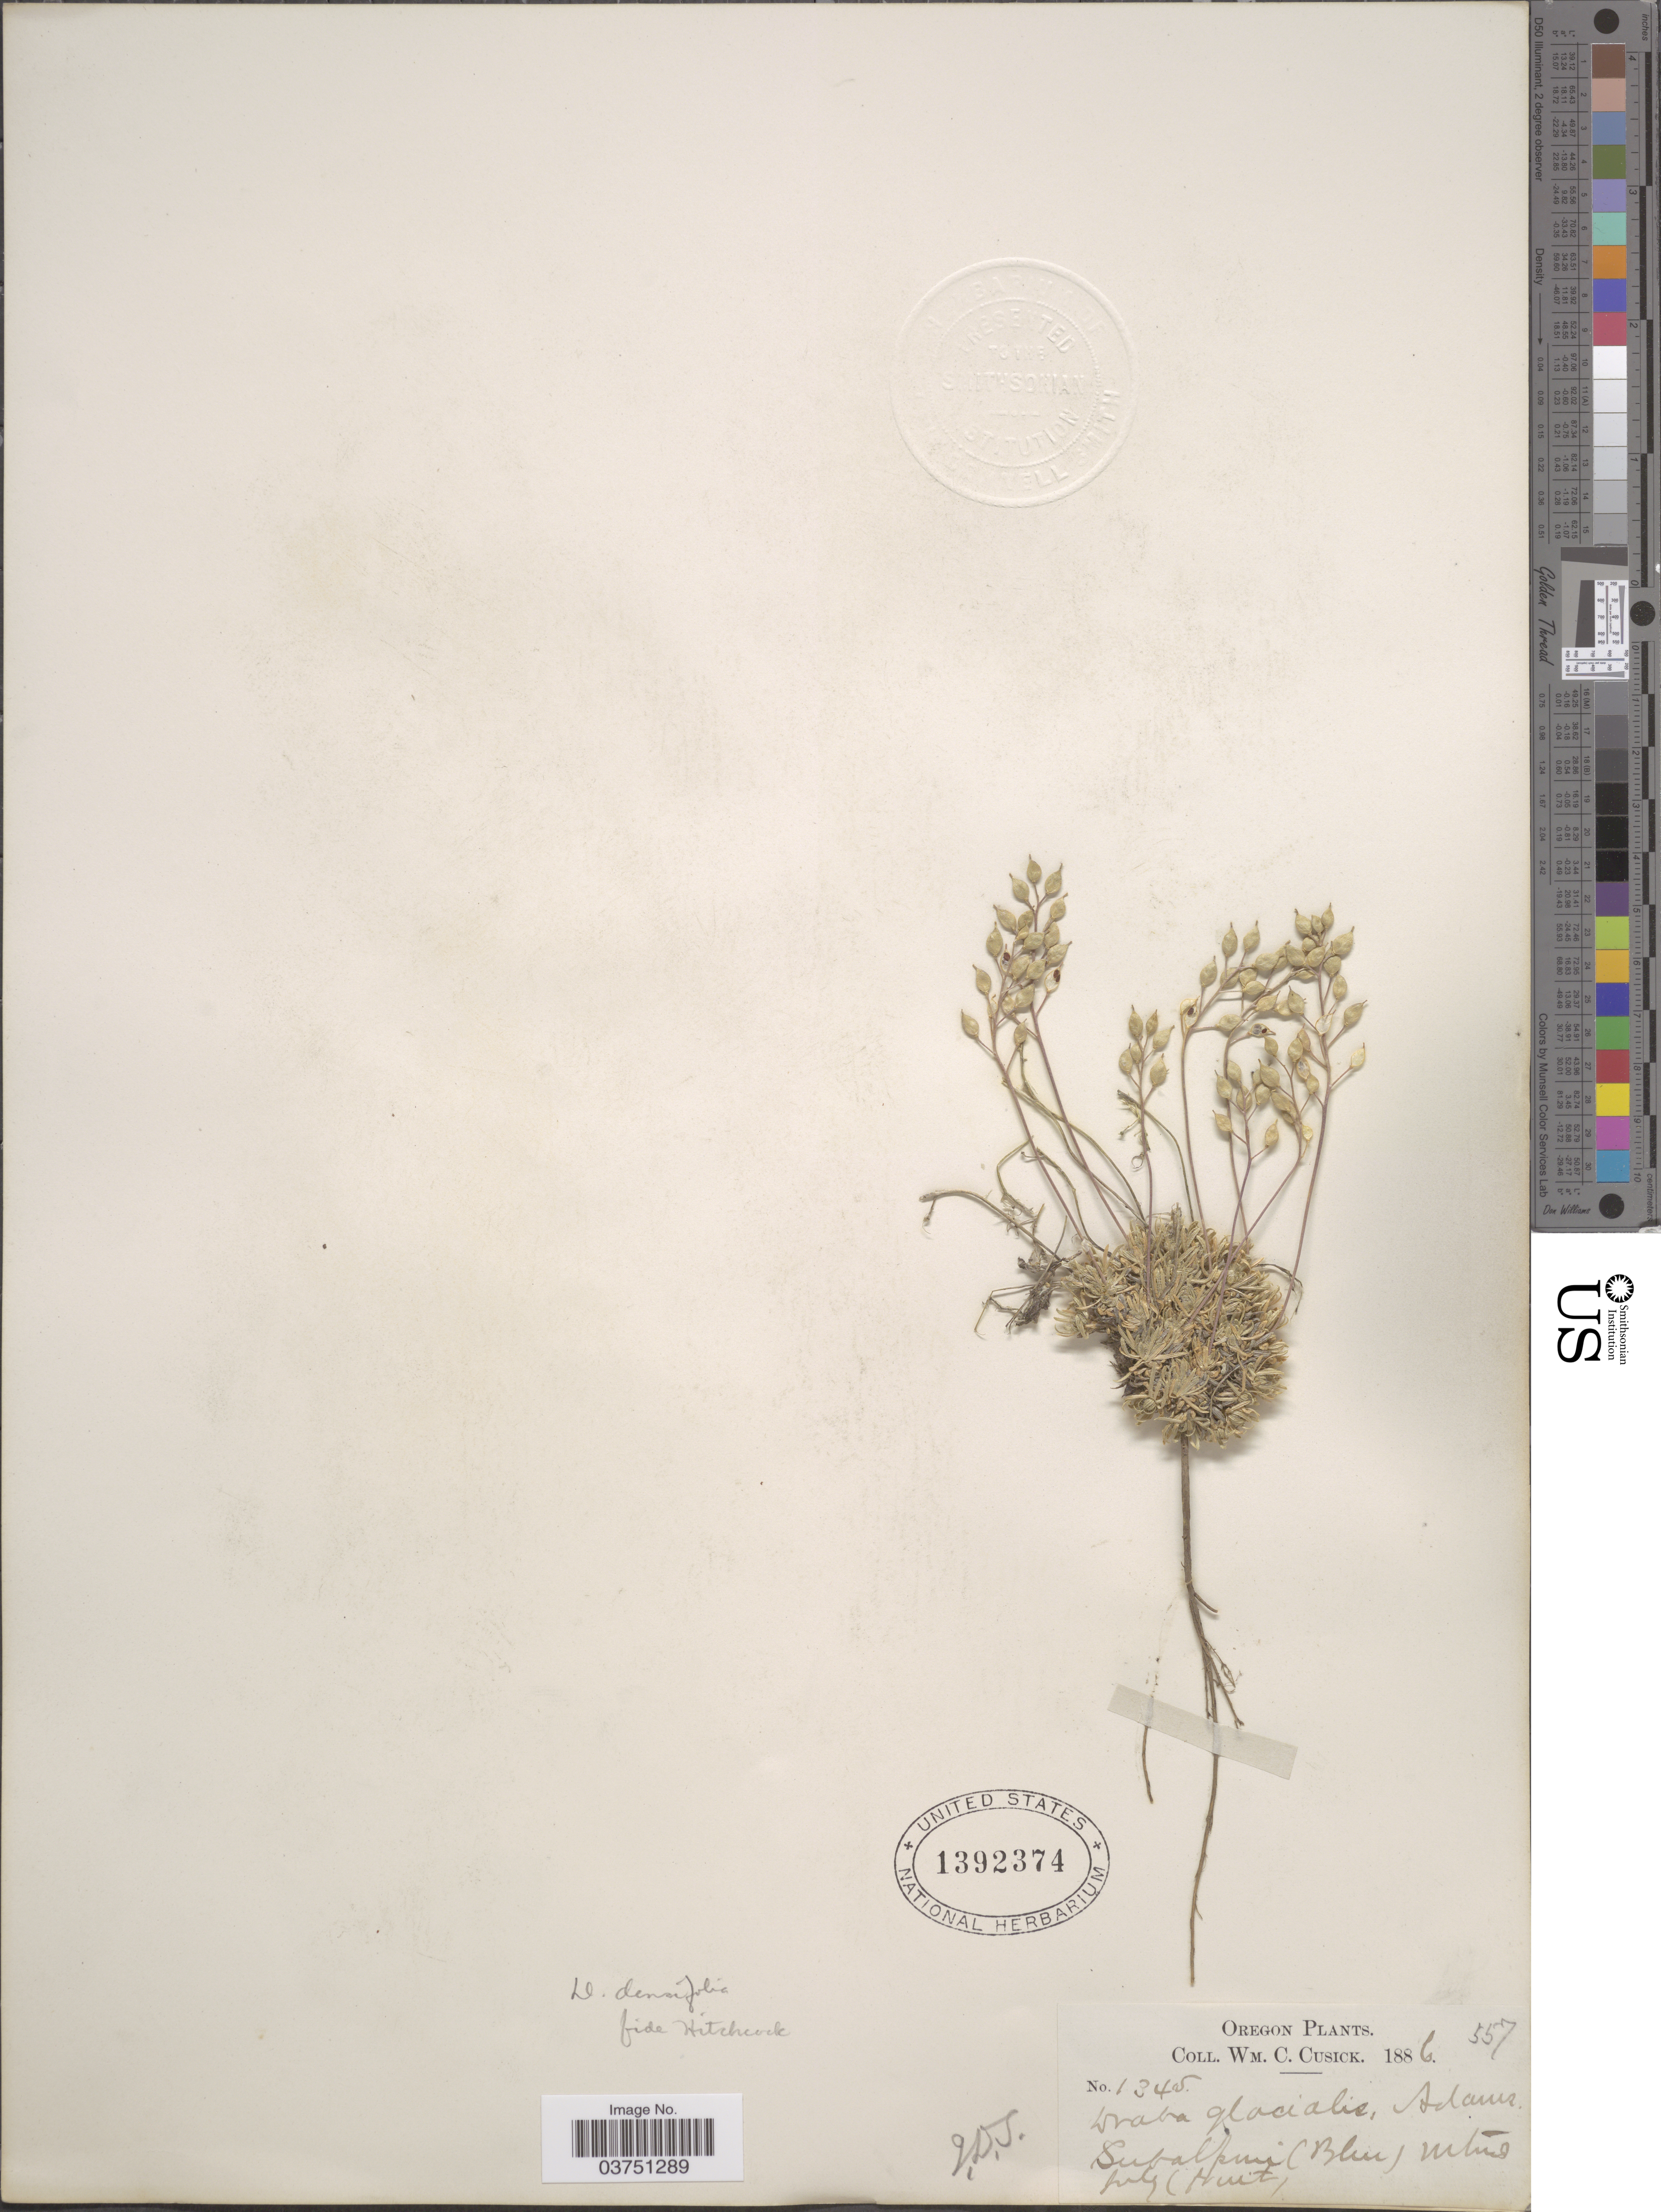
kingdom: Plantae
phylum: Tracheophyta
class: Magnoliopsida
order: Brassicales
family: Brassicaceae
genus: Draba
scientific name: Draba densifolia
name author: Nutt.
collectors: W. C. Cusick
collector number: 1345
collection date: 1886-07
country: United States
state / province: Oregon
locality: Subalpine (Blue) Mtns.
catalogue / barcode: US 1392374